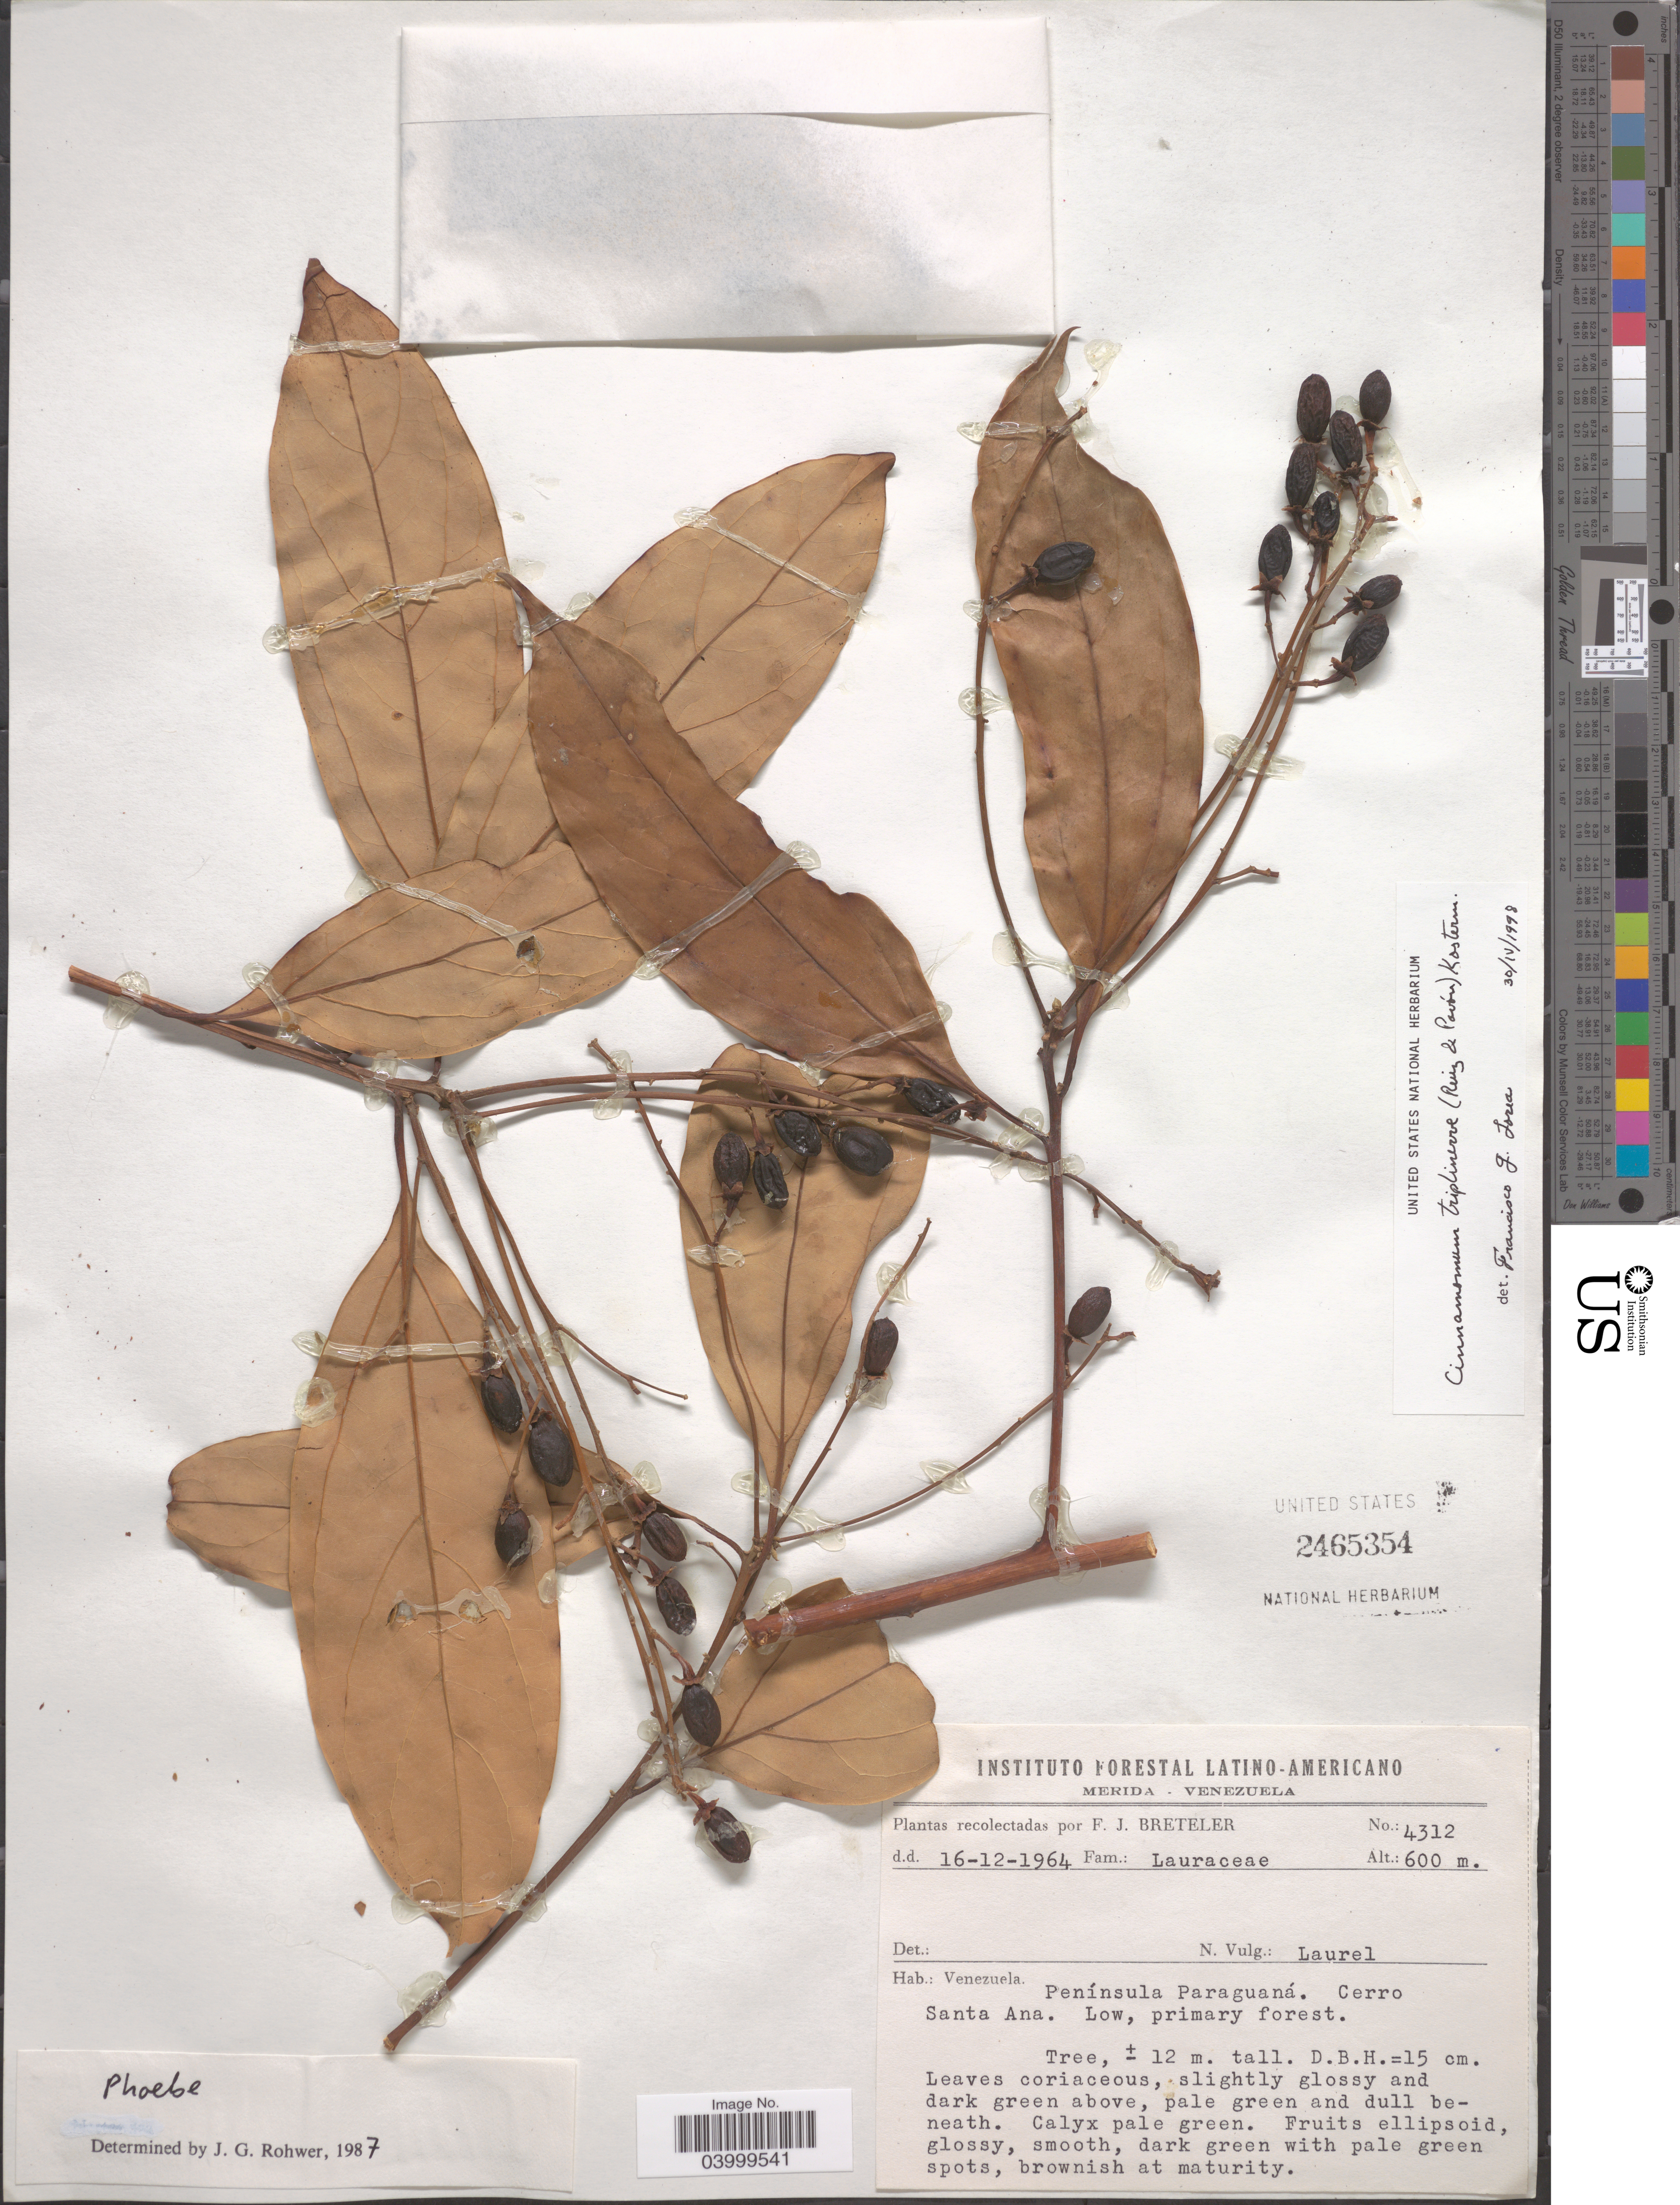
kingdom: Plantae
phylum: Tracheophyta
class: Magnoliopsida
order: Laurales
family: Lauraceae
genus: Cinnamomum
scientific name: Cinnamomum triplinerve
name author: (Ruiz & Pav.) Kosterm.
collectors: F. J. Breteler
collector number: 4312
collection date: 1964-12-16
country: Venezuela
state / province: Merida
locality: Península Paraguaná. Cerro Santa Ana.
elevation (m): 600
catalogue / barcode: US 2465354